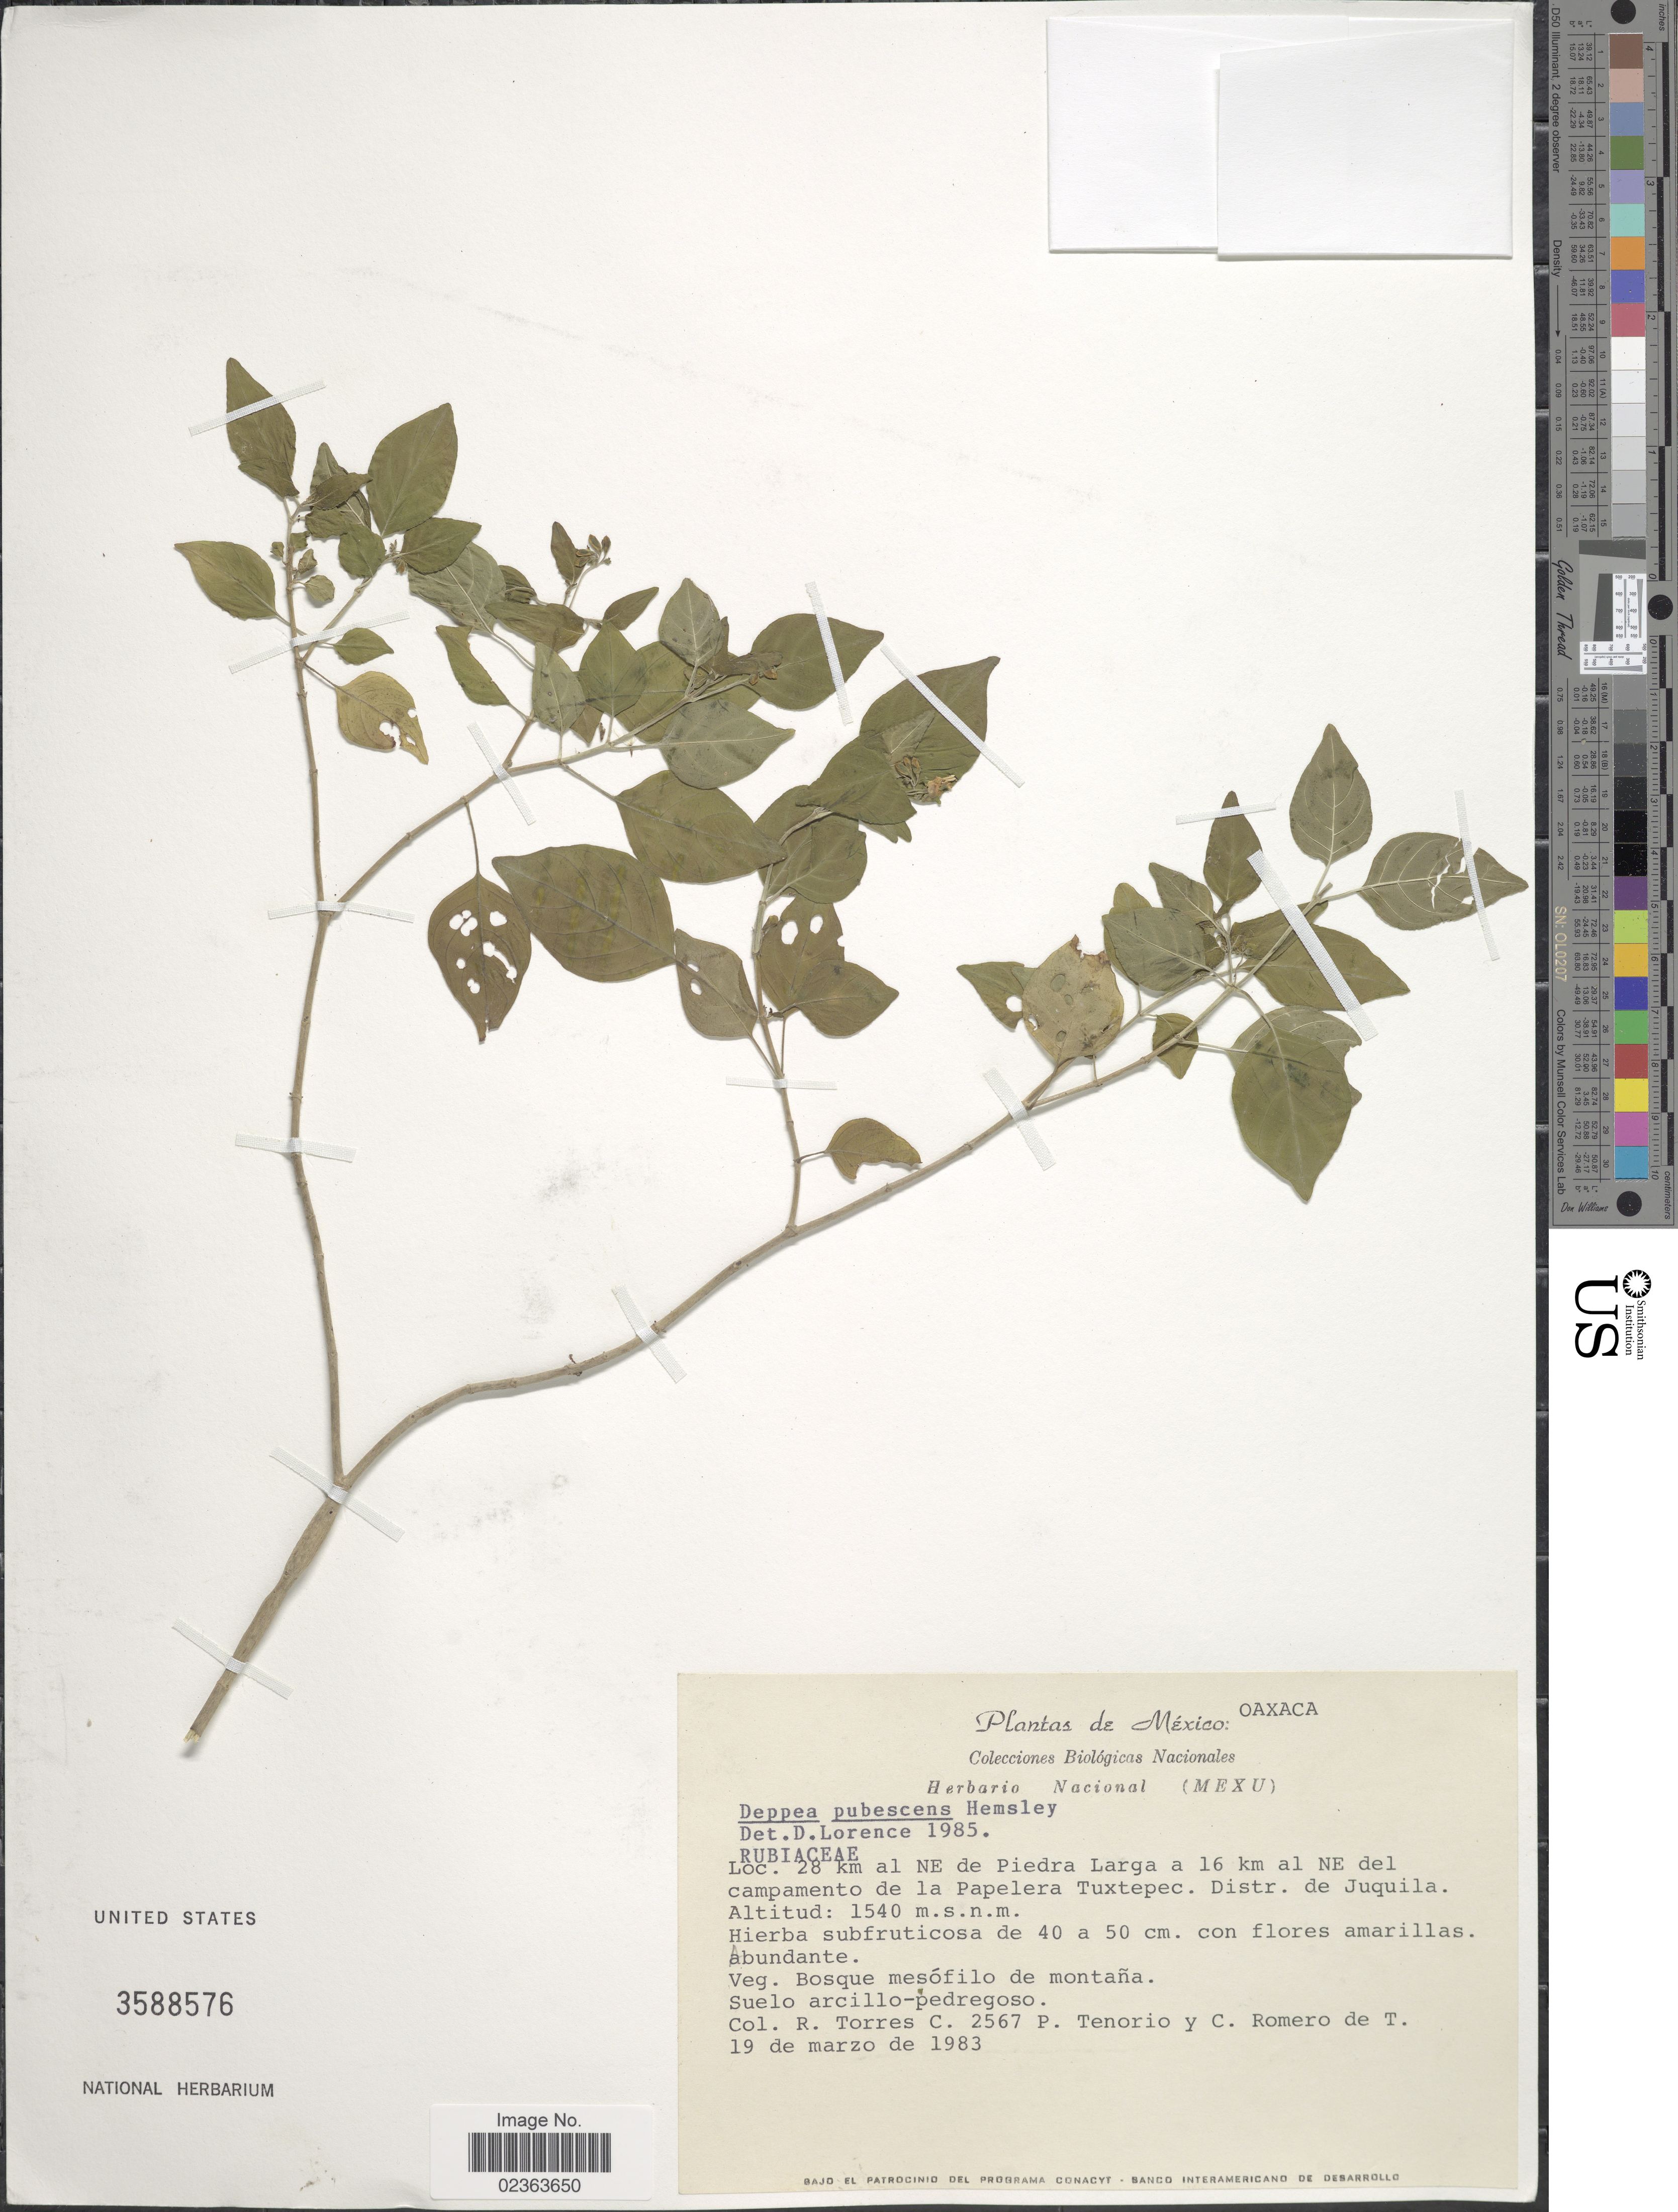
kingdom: Plantae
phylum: Tracheophyta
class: Magnoliopsida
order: Gentianales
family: Rubiaceae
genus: Deppea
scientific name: Deppea pubescens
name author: Hemsl.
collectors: R. Torres C., Tenorio, P. & C. Romero de T.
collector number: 2567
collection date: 1983-03-19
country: Mexico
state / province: Oaxaca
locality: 28 km al NE de Piedra Larga a 16 km al NE del campamento de la Papelera Tuxtepec Distr. de Juquila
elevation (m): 1540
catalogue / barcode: US 3588576